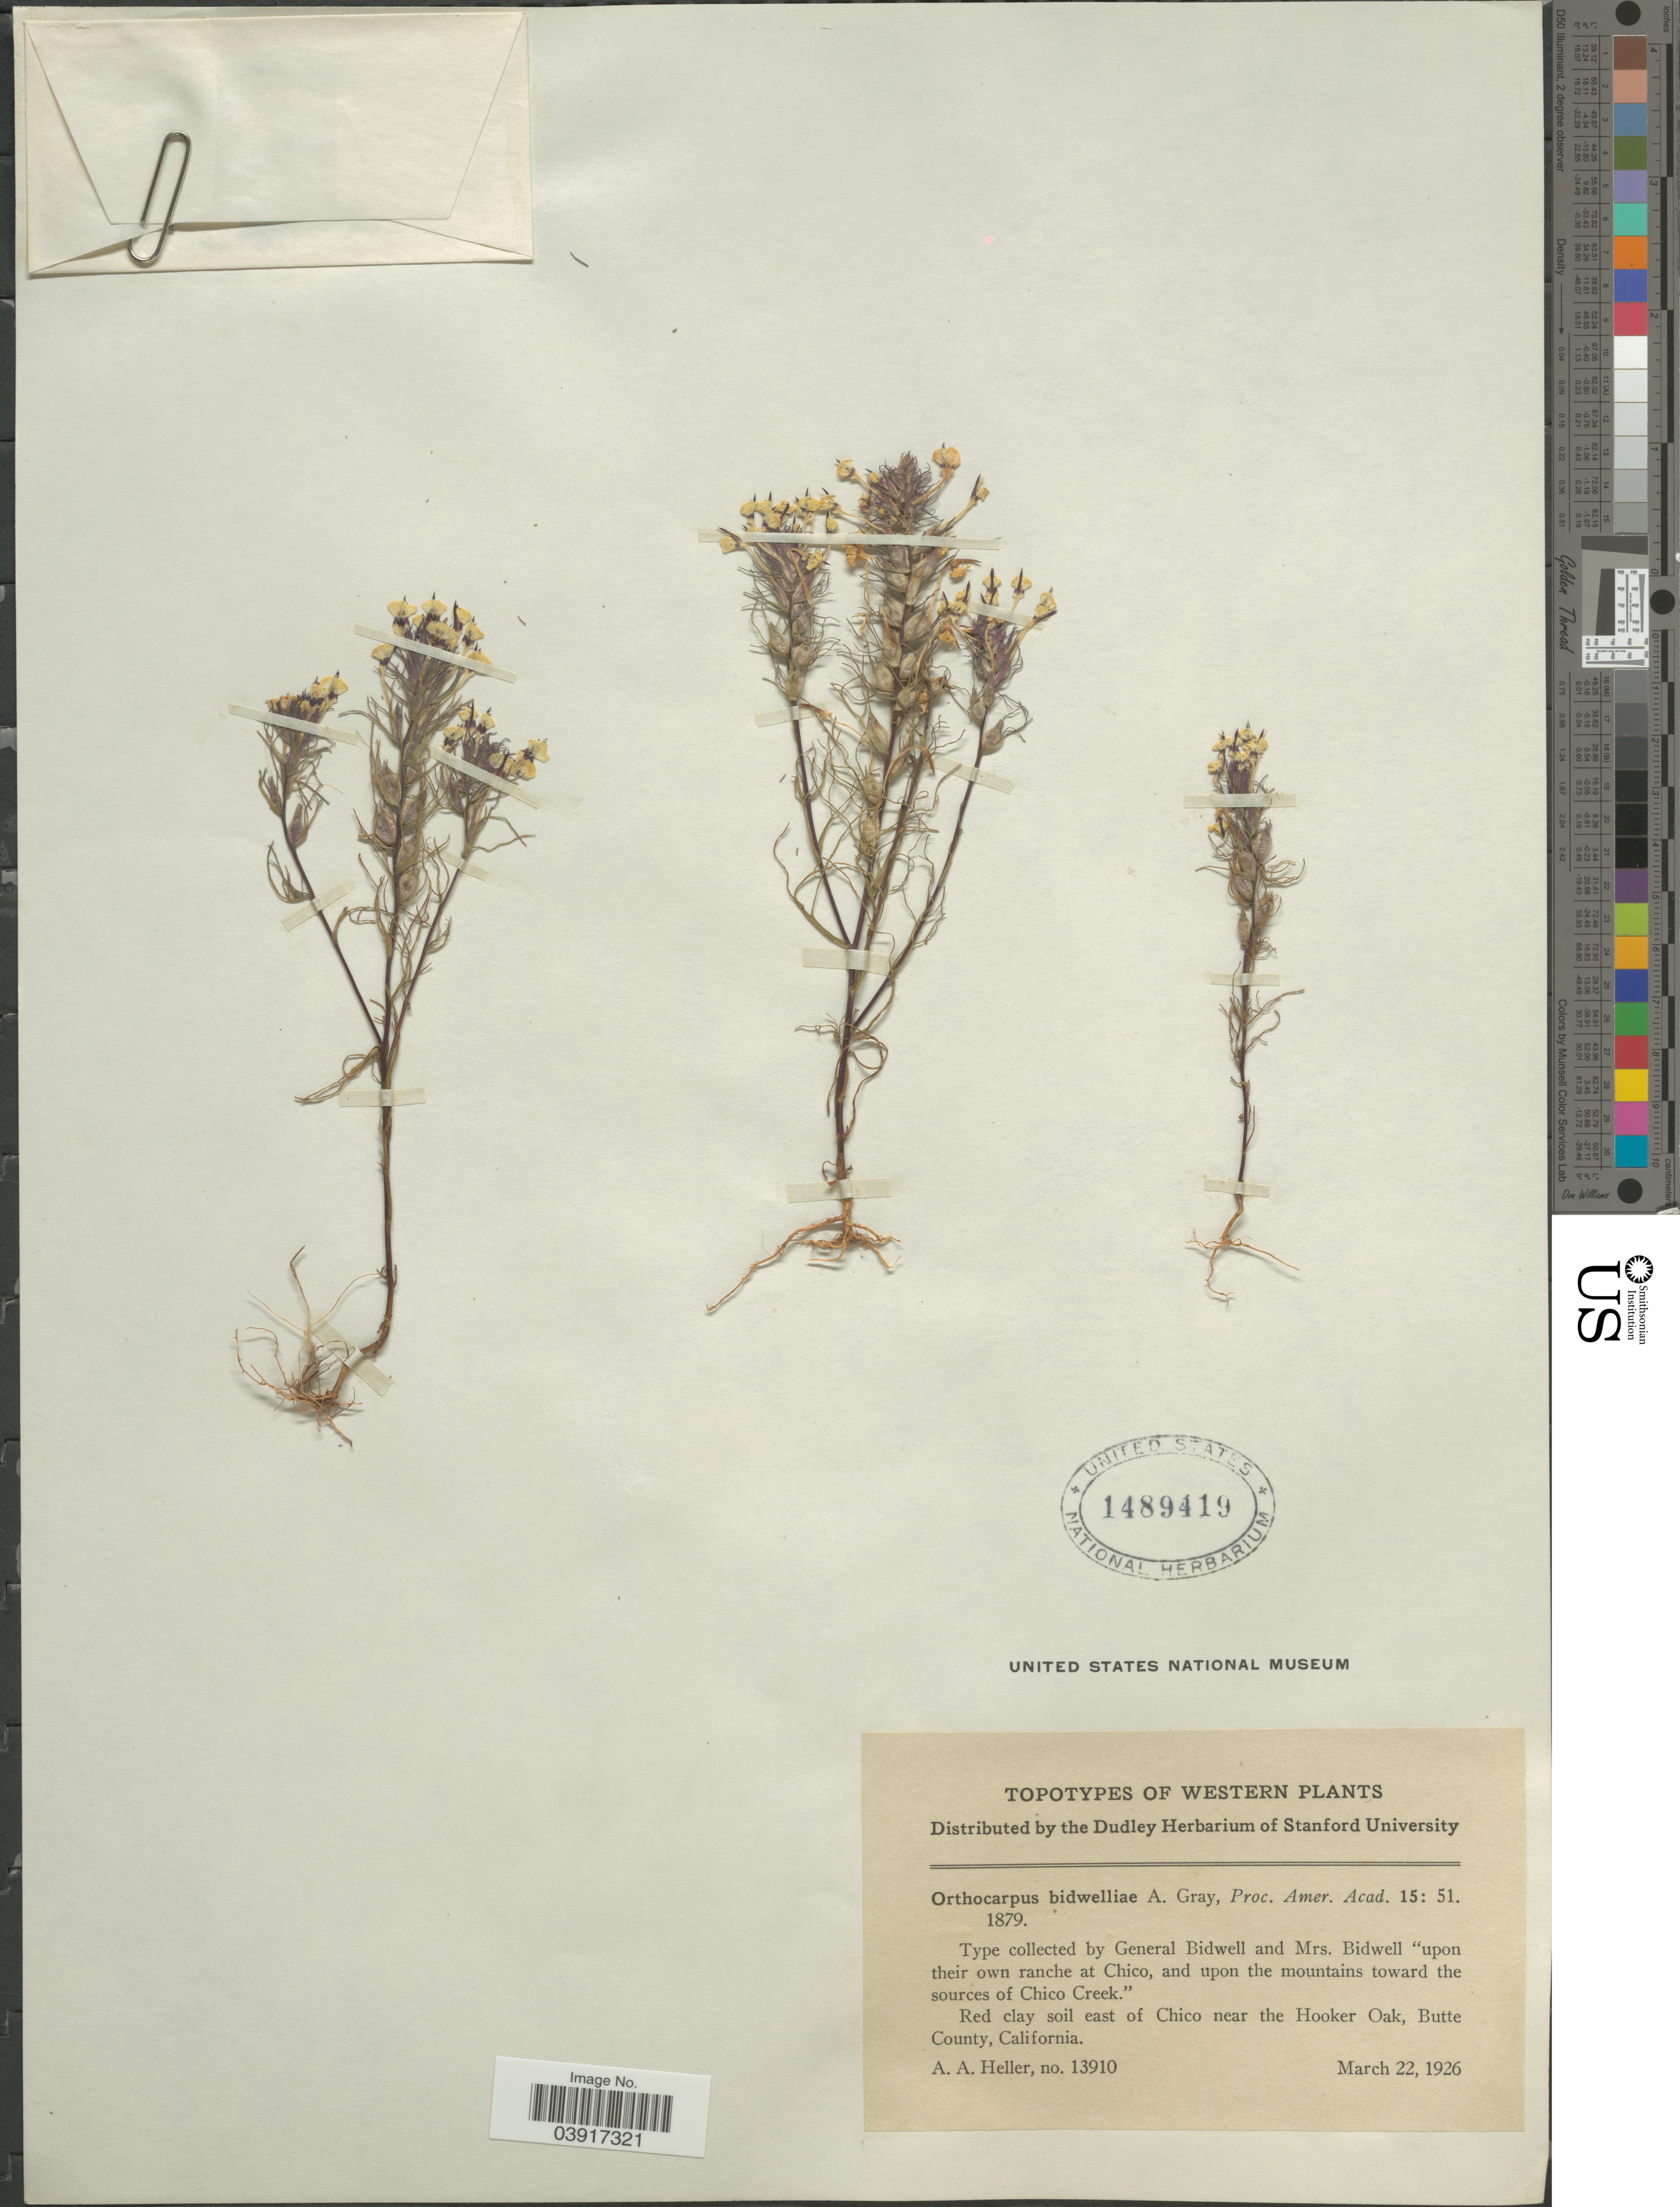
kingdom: Plantae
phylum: Tracheophyta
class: Magnoliopsida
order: Lamiales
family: Orobanchaceae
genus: Orthocarpus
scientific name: Orthocarpus erianthus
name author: Benth.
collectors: A. A. Heller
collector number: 13910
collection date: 1926-03-22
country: United States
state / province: California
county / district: Butte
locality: Upon their own ranche at Chico, and upon the mountains toward the sources of Chico Creek. [unsure placement] Red clay soil east of Chico near the Hooker Oak, Butte County.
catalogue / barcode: US 1489419